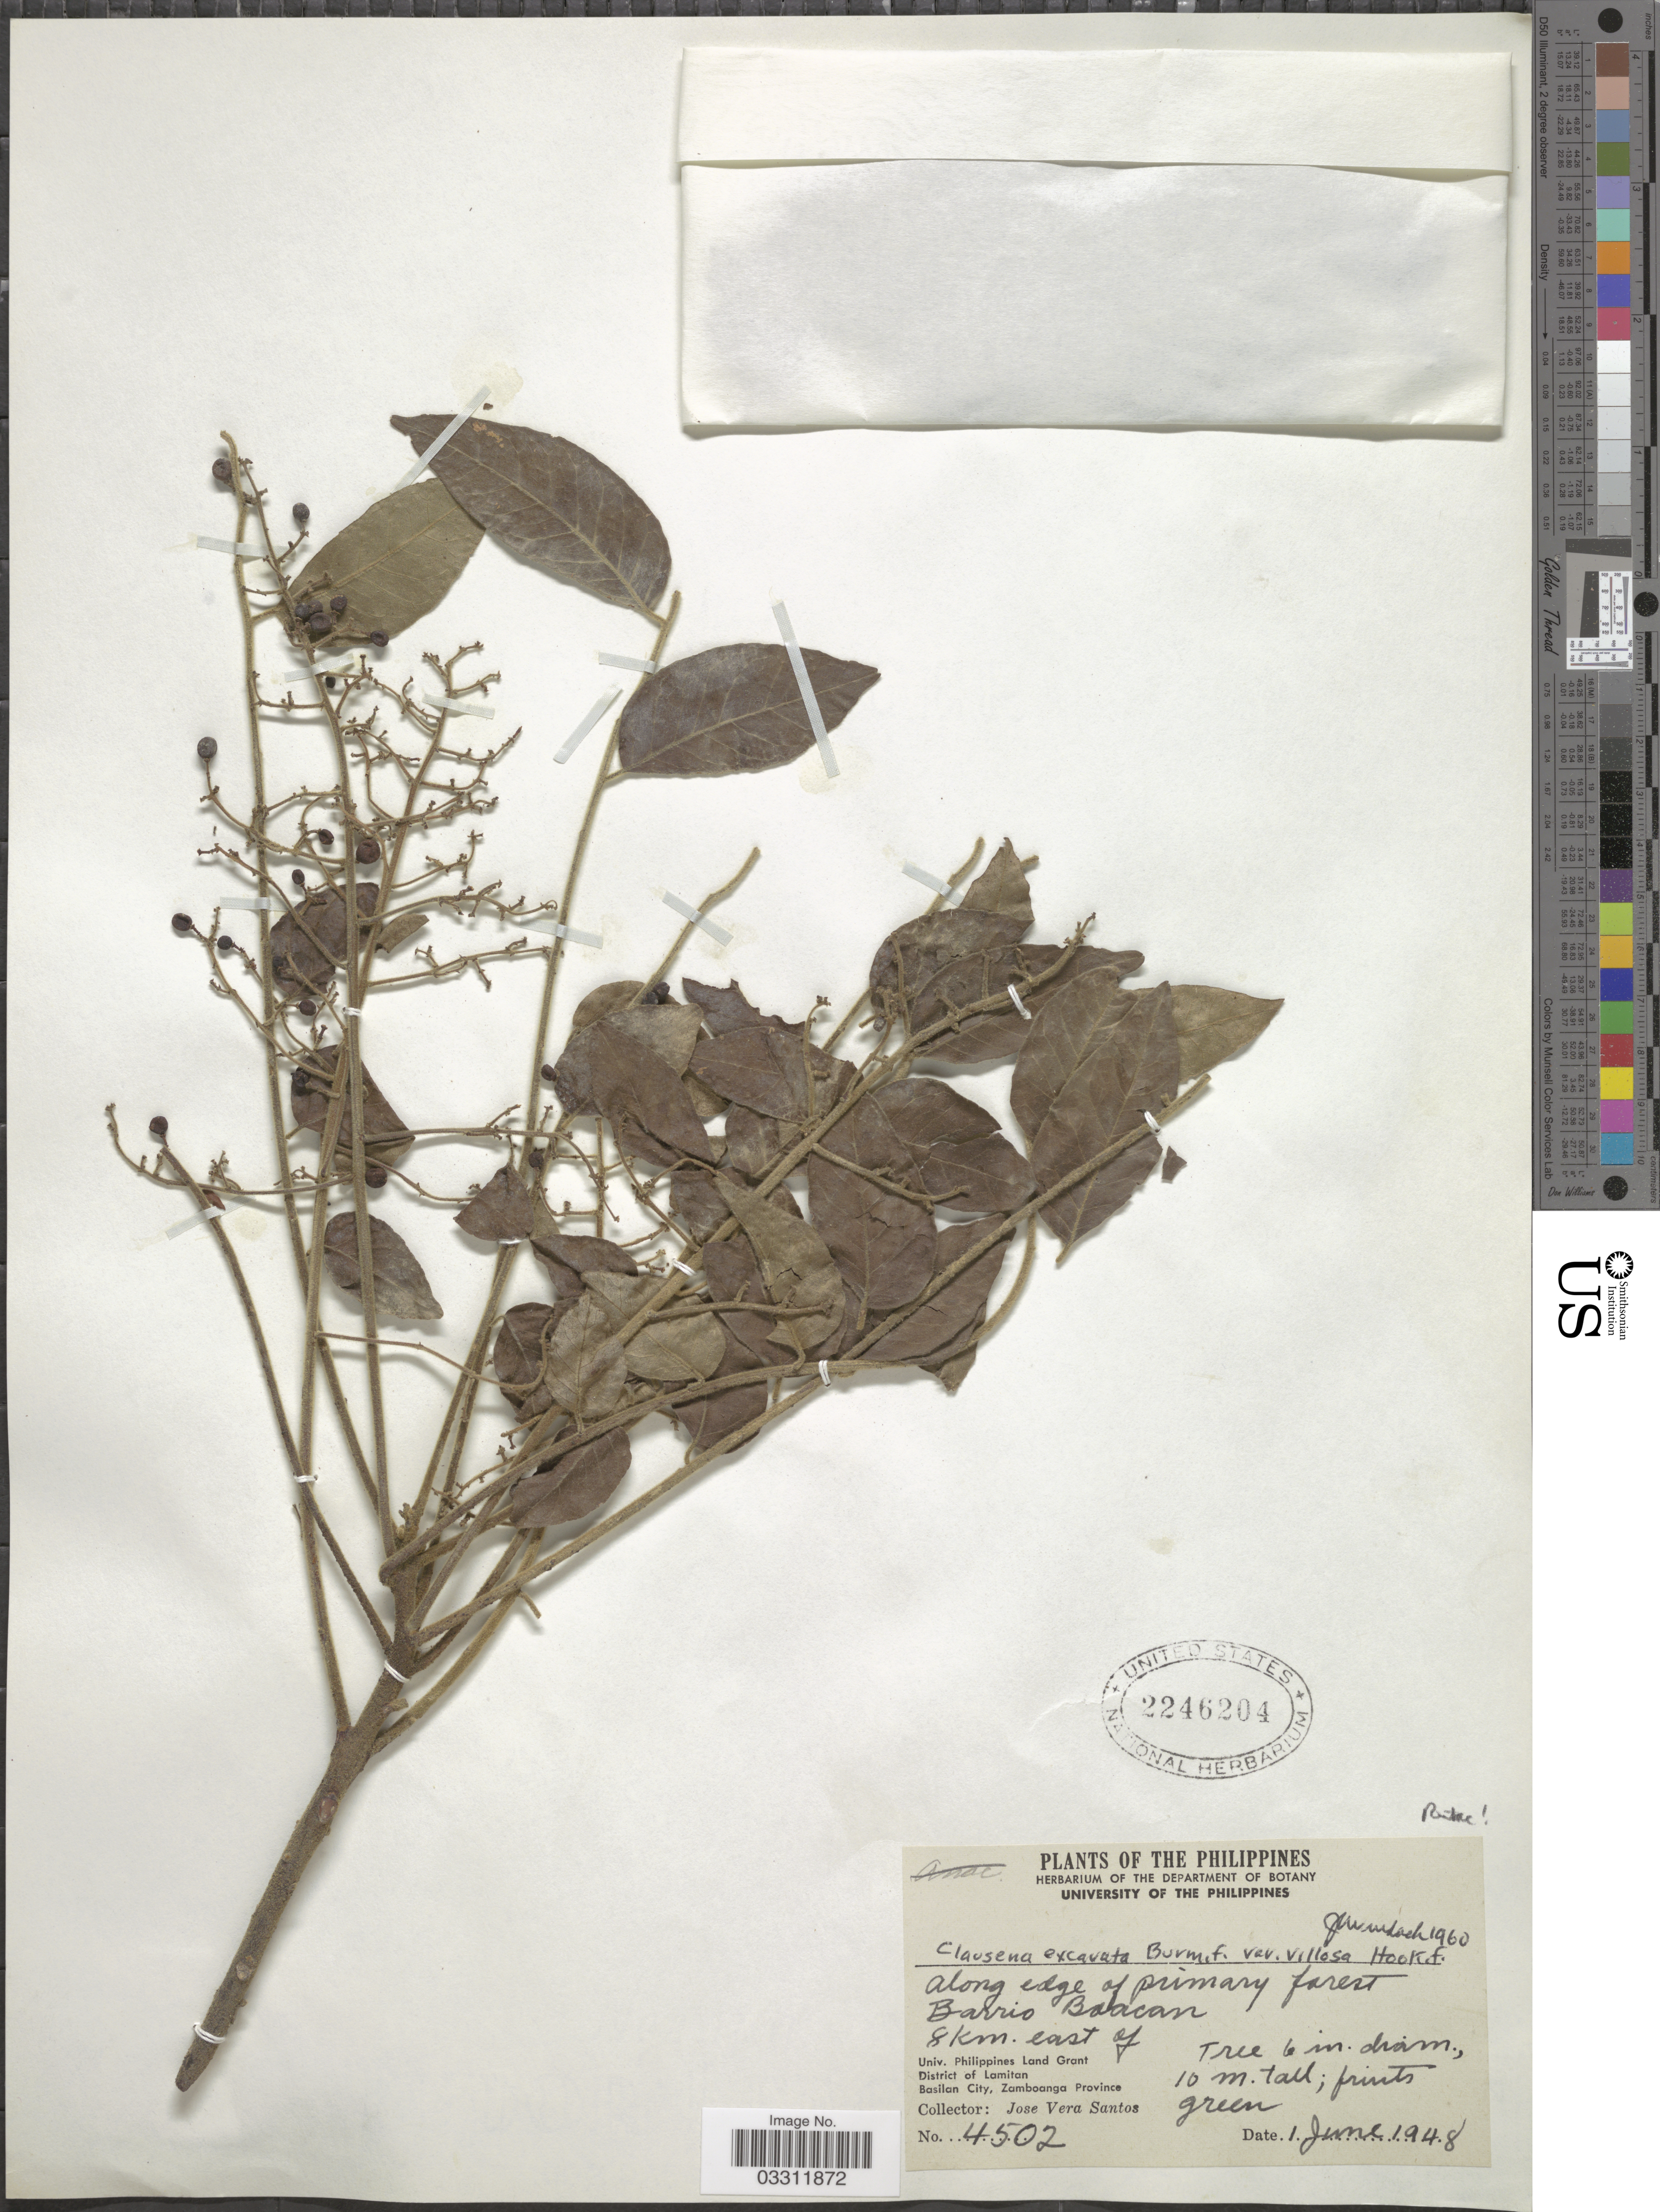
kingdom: Plantae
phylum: Tracheophyta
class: Magnoliopsida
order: Sapindales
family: Rutaceae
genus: Clausena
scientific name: Clausena excavata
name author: Burm. f.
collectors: J. Santos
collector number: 4502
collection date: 1948-06-01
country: Philippines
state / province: Muslim Mindanao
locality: Along edge of primary forest. Barrio Baacan. 8 km. east of Univ. Philippines Land Grant. District of Lamitan. Basilan City, Zamboanga Province.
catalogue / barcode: US 2246204